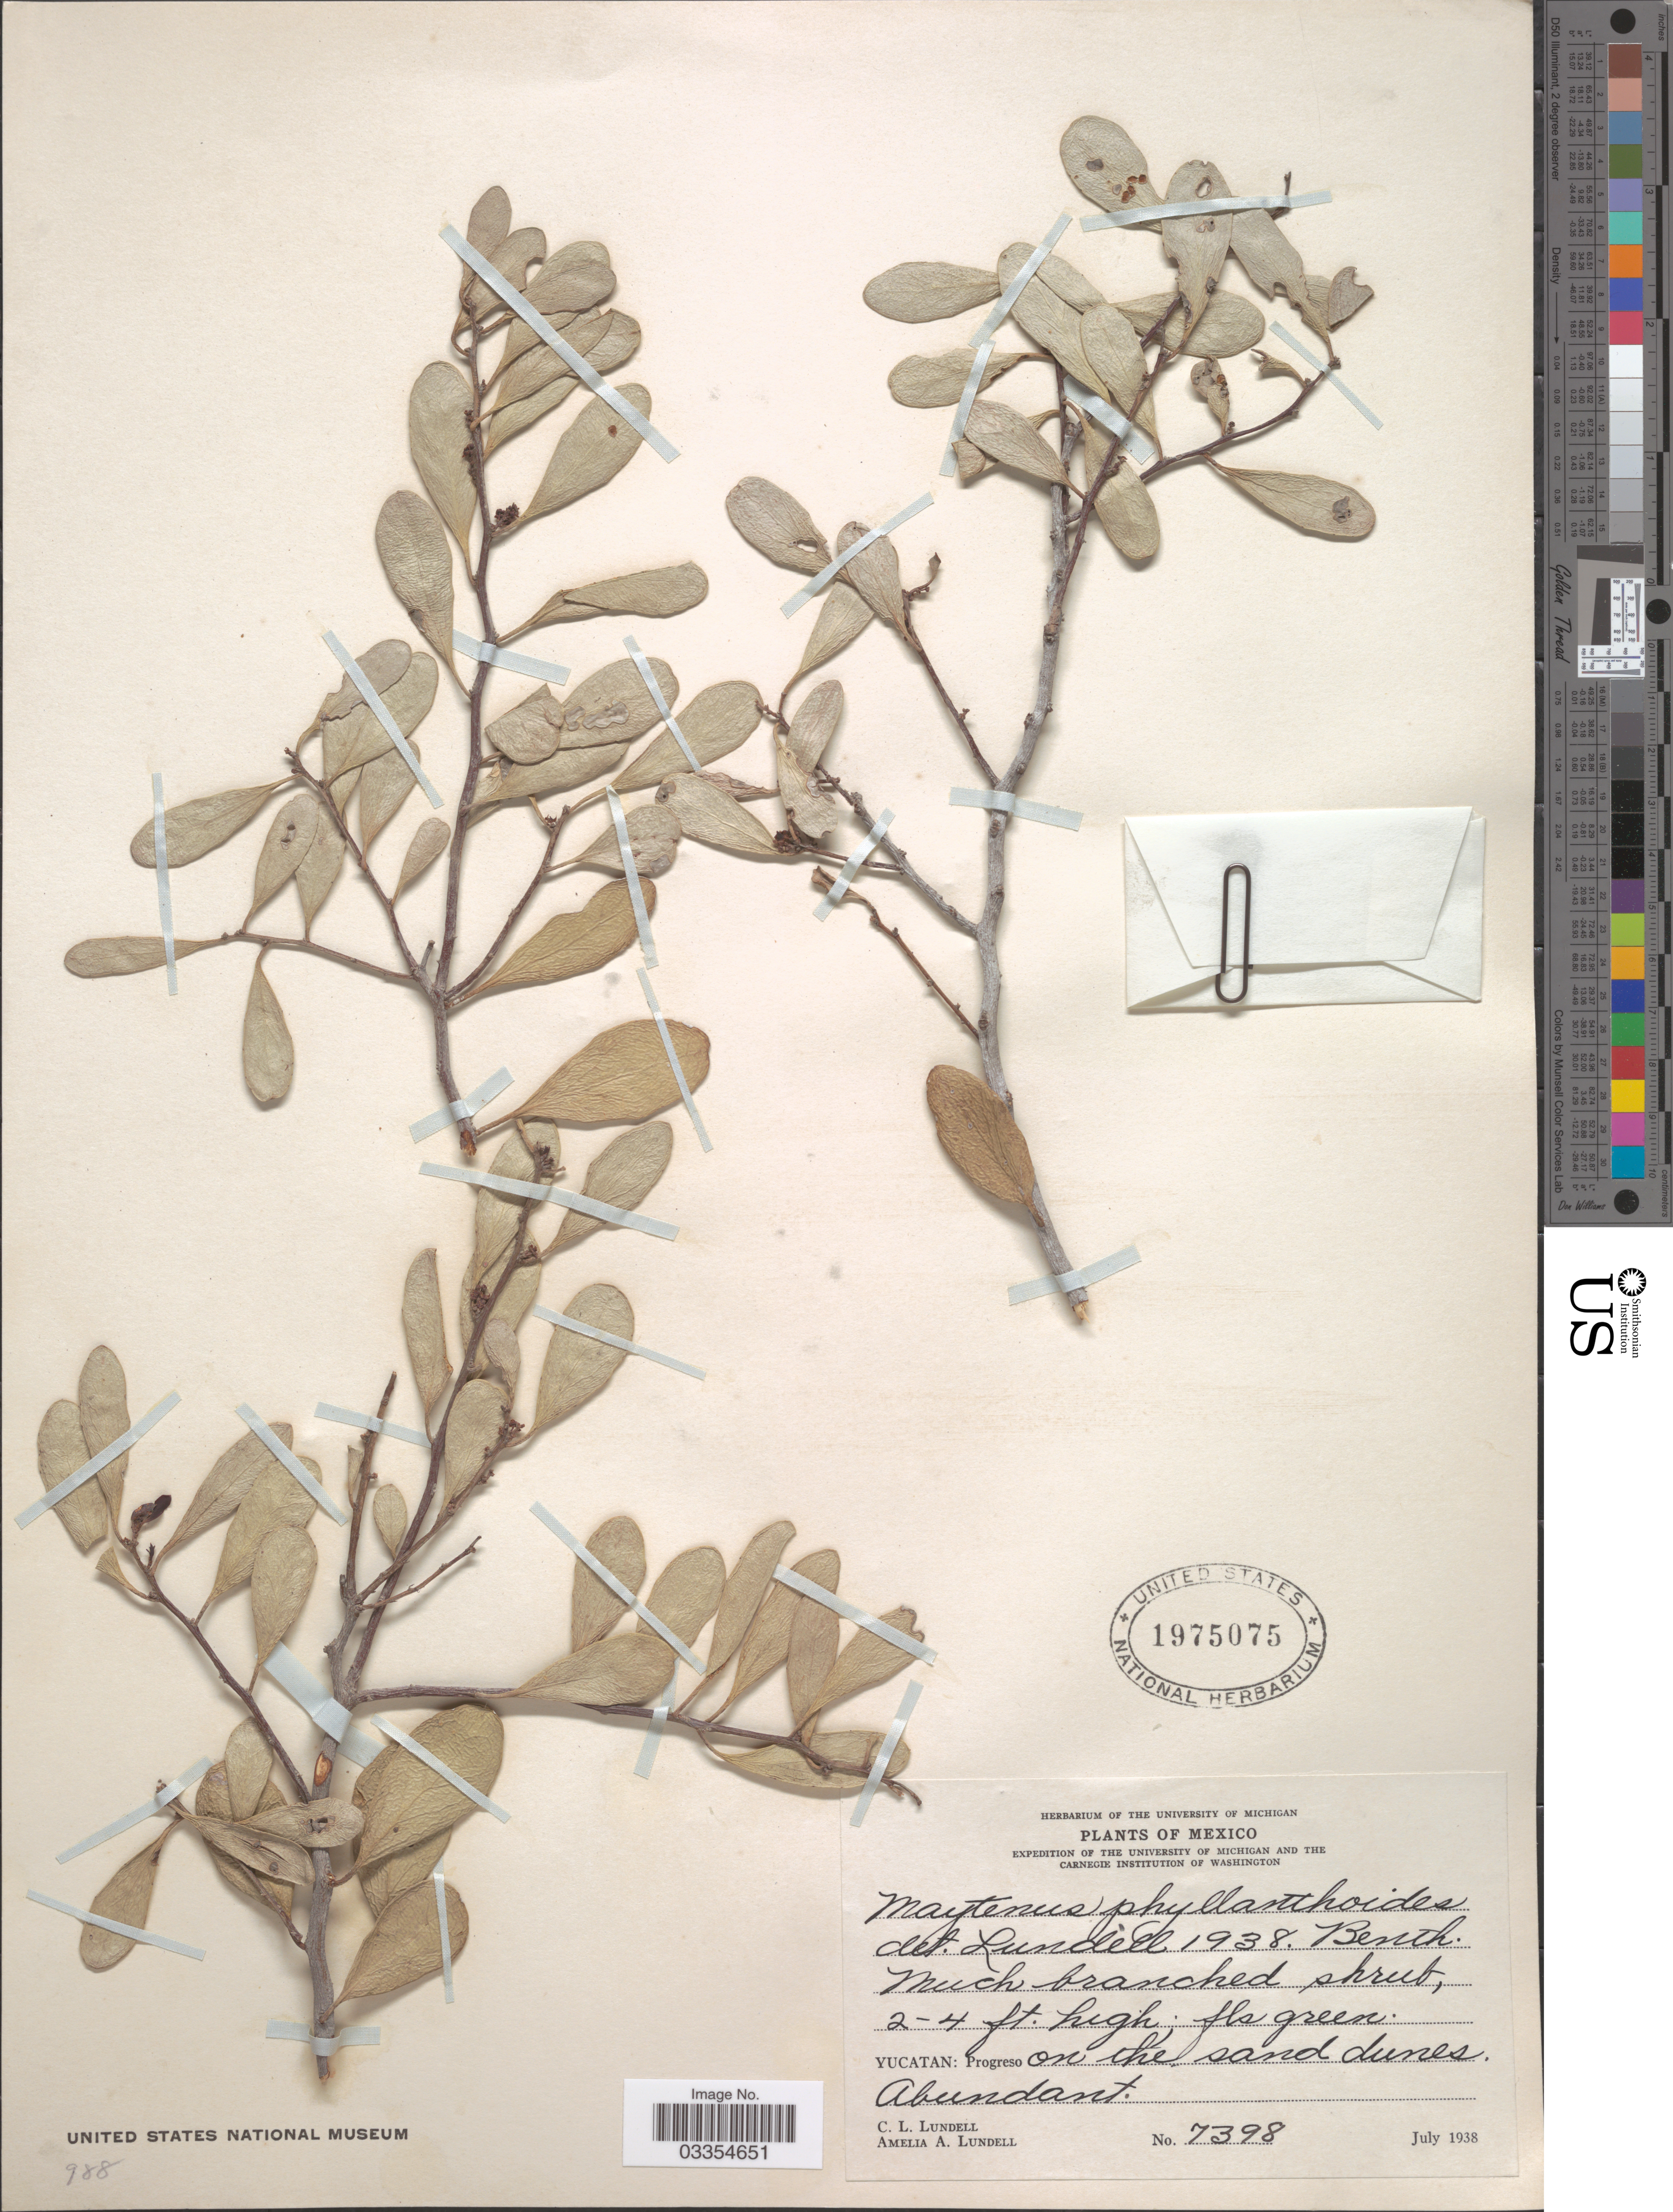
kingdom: Plantae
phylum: Tracheophyta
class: Magnoliopsida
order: Celastrales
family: Celastraceae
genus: Tricerma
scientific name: Tricerma phyllanthoides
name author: (Benth.) Lundell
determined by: Strong, Mark T., (BOT), Smithsonian Institution - National Museum of Natural History (UNITED STATES)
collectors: C. L. Lundell & A. A. Lundell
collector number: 7398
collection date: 1938-07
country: Mexico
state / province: Yucatán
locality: Progreso on the sand dunes.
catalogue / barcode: US 1975075